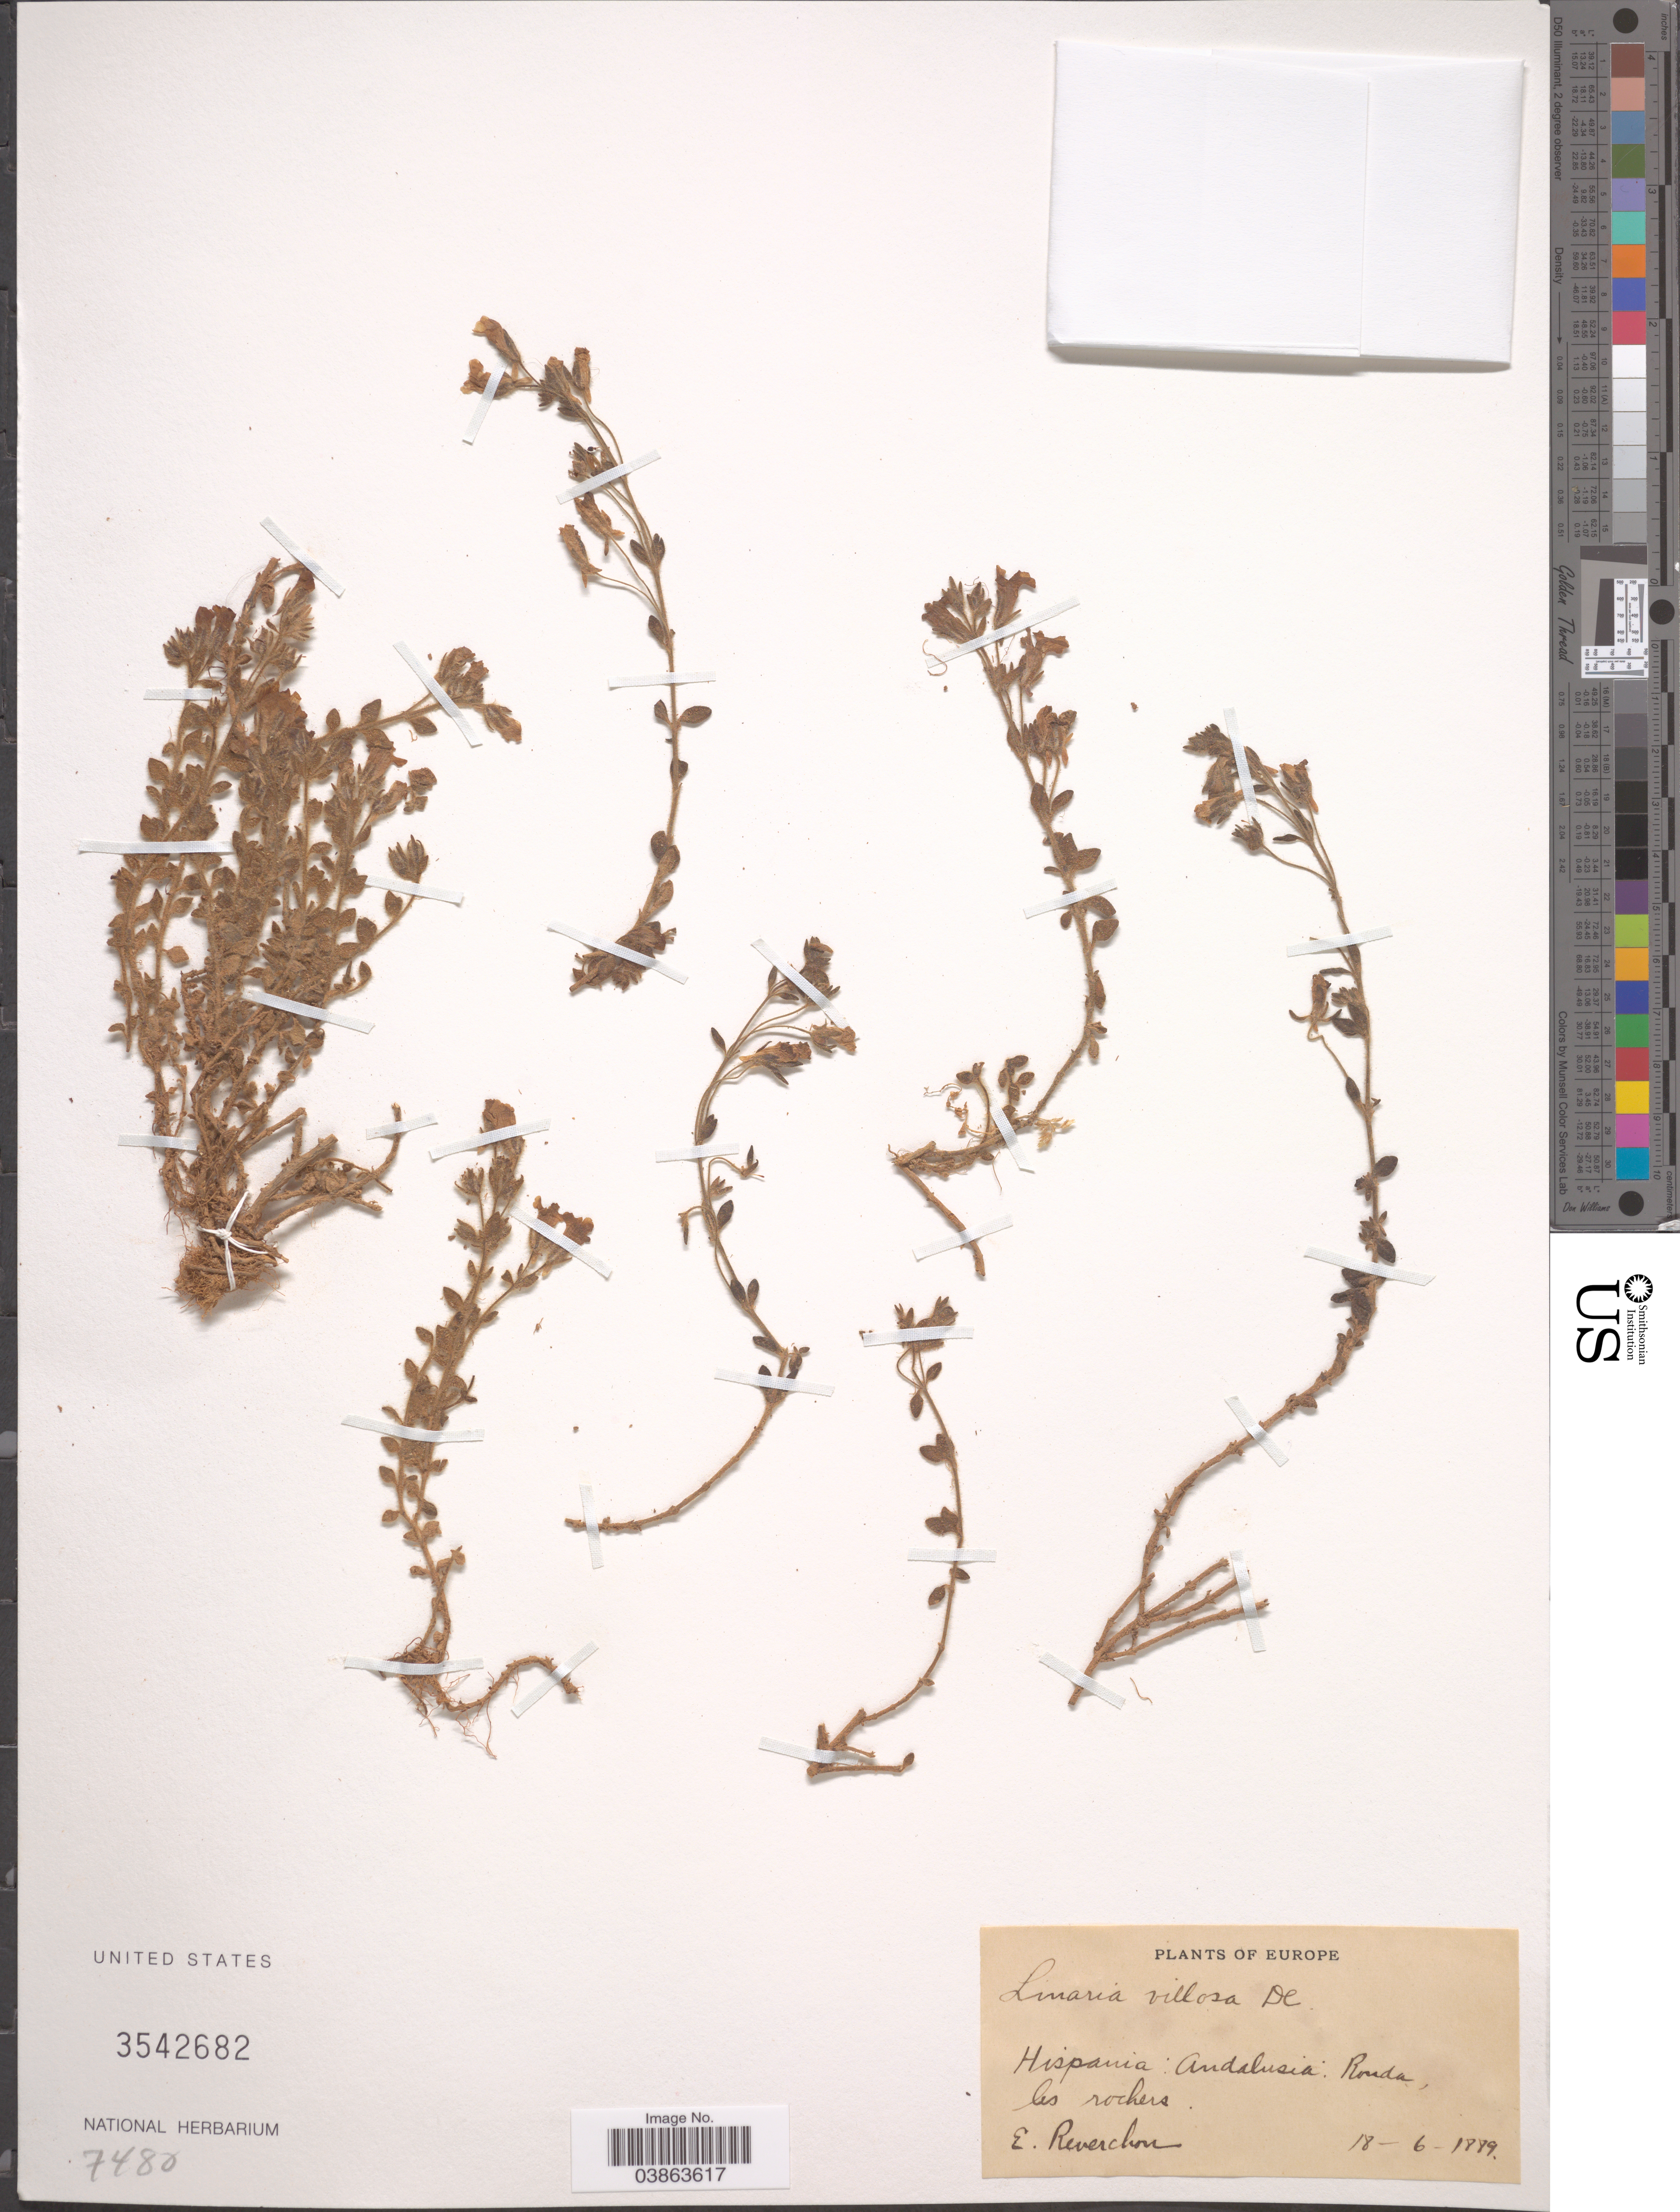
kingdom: Plantae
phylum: Tracheophyta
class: Magnoliopsida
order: Lamiales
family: Plantaginaceae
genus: Linaria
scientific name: Linaria villosa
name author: (L.) DC.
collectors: E. Reverchon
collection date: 1889-06-18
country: Spain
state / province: Andalucía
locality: Hispania: Andalusia: Ronda.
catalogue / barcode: US 3542682